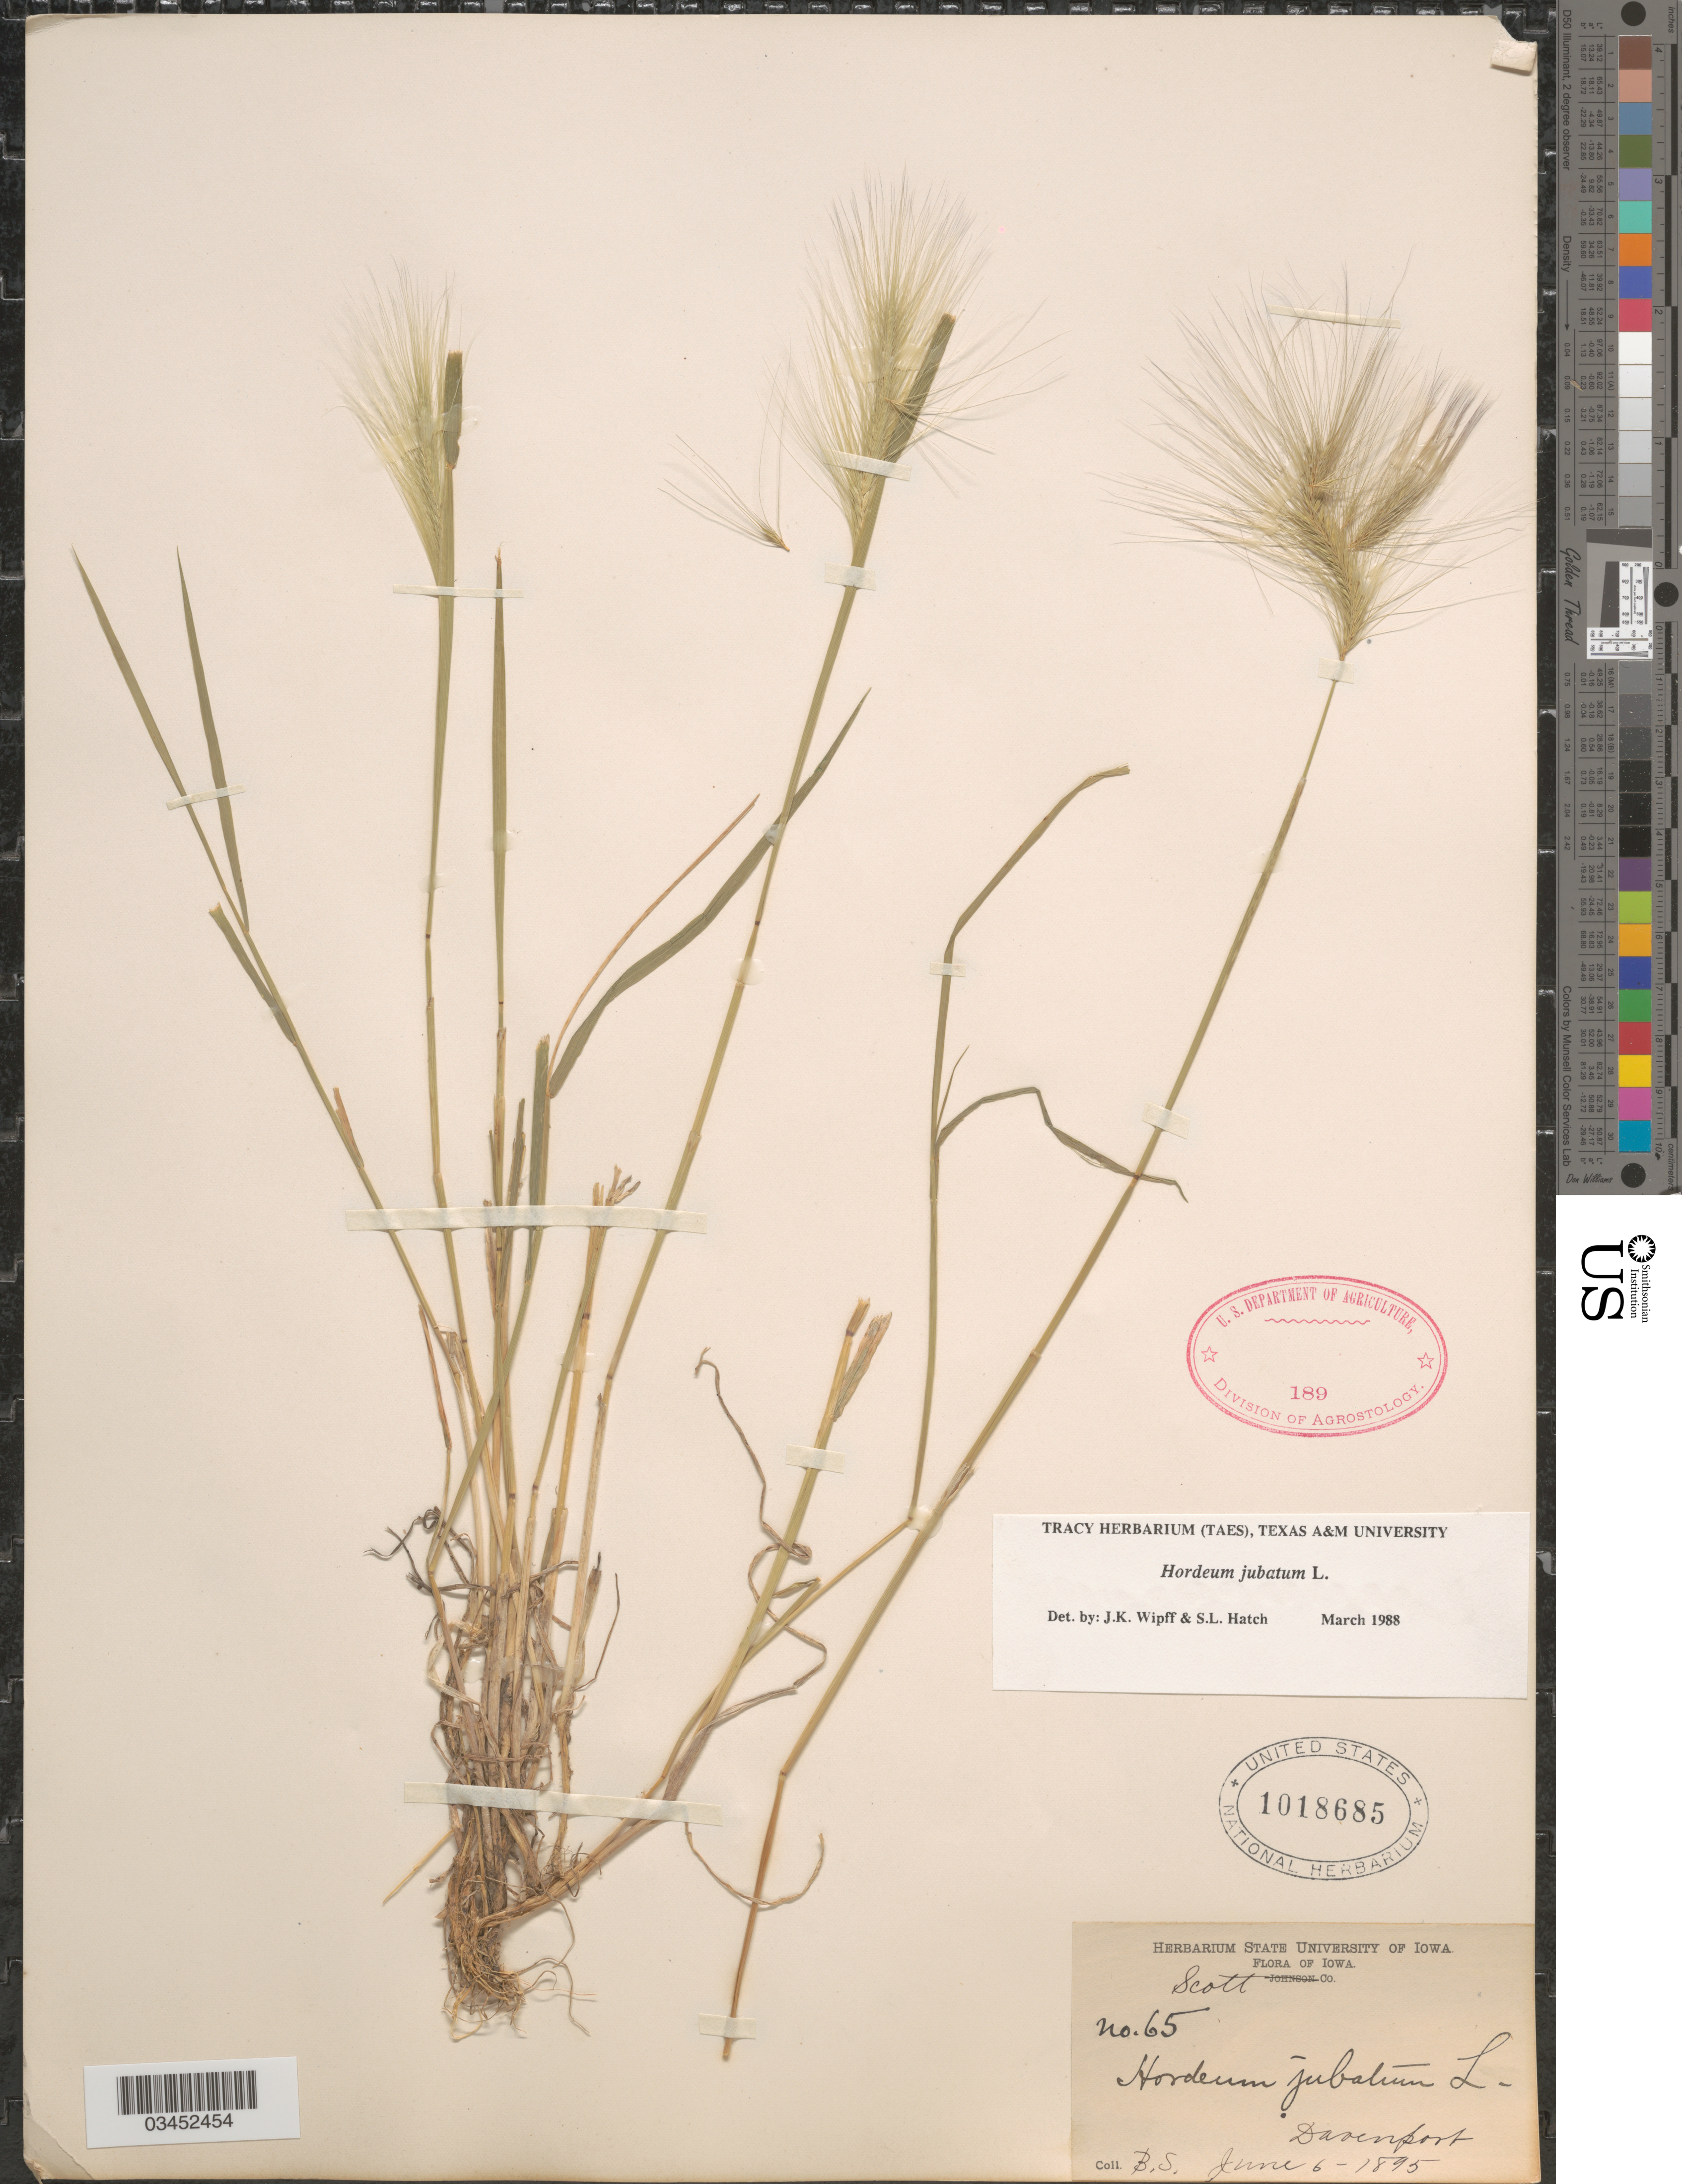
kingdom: Plantae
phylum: Tracheophyta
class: Liliopsida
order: Poales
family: Poaceae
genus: Hordeum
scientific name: Hordeum jubatum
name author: L.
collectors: B. S.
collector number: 65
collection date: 1895-06-06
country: United States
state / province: Iowa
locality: Scott Co. Davenport.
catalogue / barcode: US 1018685